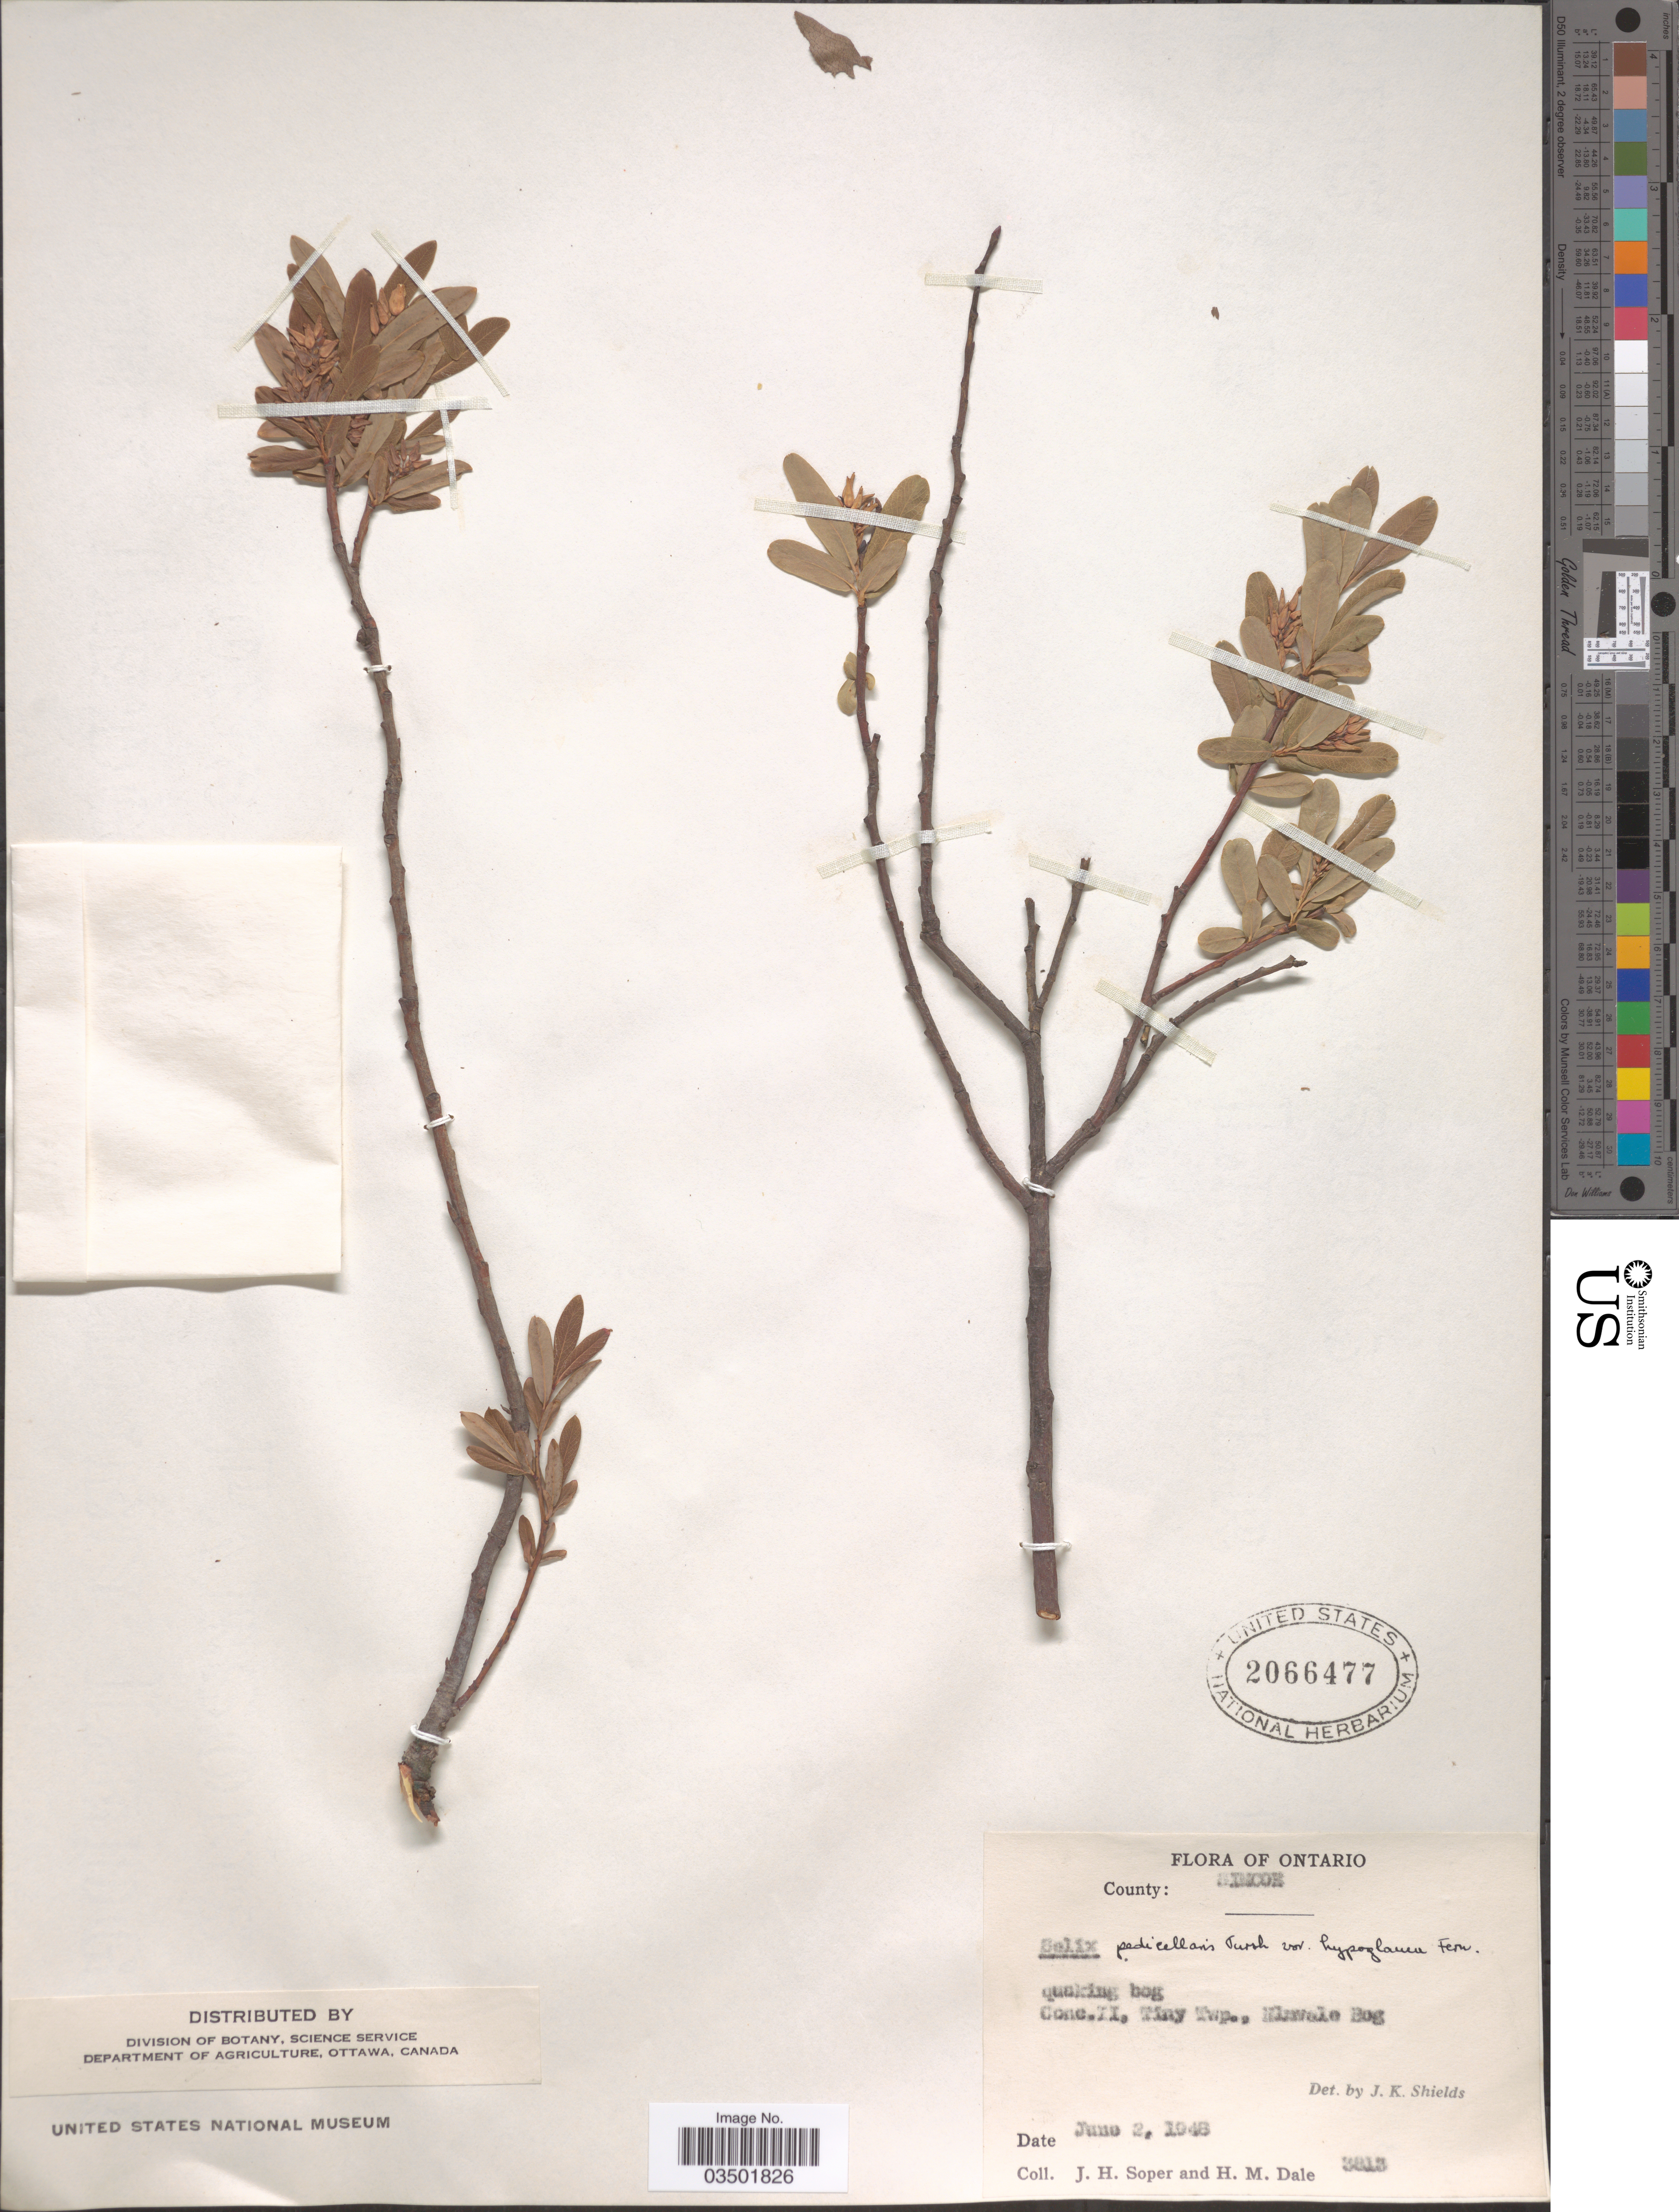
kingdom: Plantae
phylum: Tracheophyta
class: Magnoliopsida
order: Malpighiales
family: Salicaceae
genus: Salix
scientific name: Salix pedicellaris var. hypoglauca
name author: Fernald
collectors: J. H. Soper & H. M. Dale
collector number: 3813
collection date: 1948-06-02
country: Canada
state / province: Ontario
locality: County: Simone. Quaking bog. Conc.II Tiny Twp. Elmvale Bog.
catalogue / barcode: US 2066477